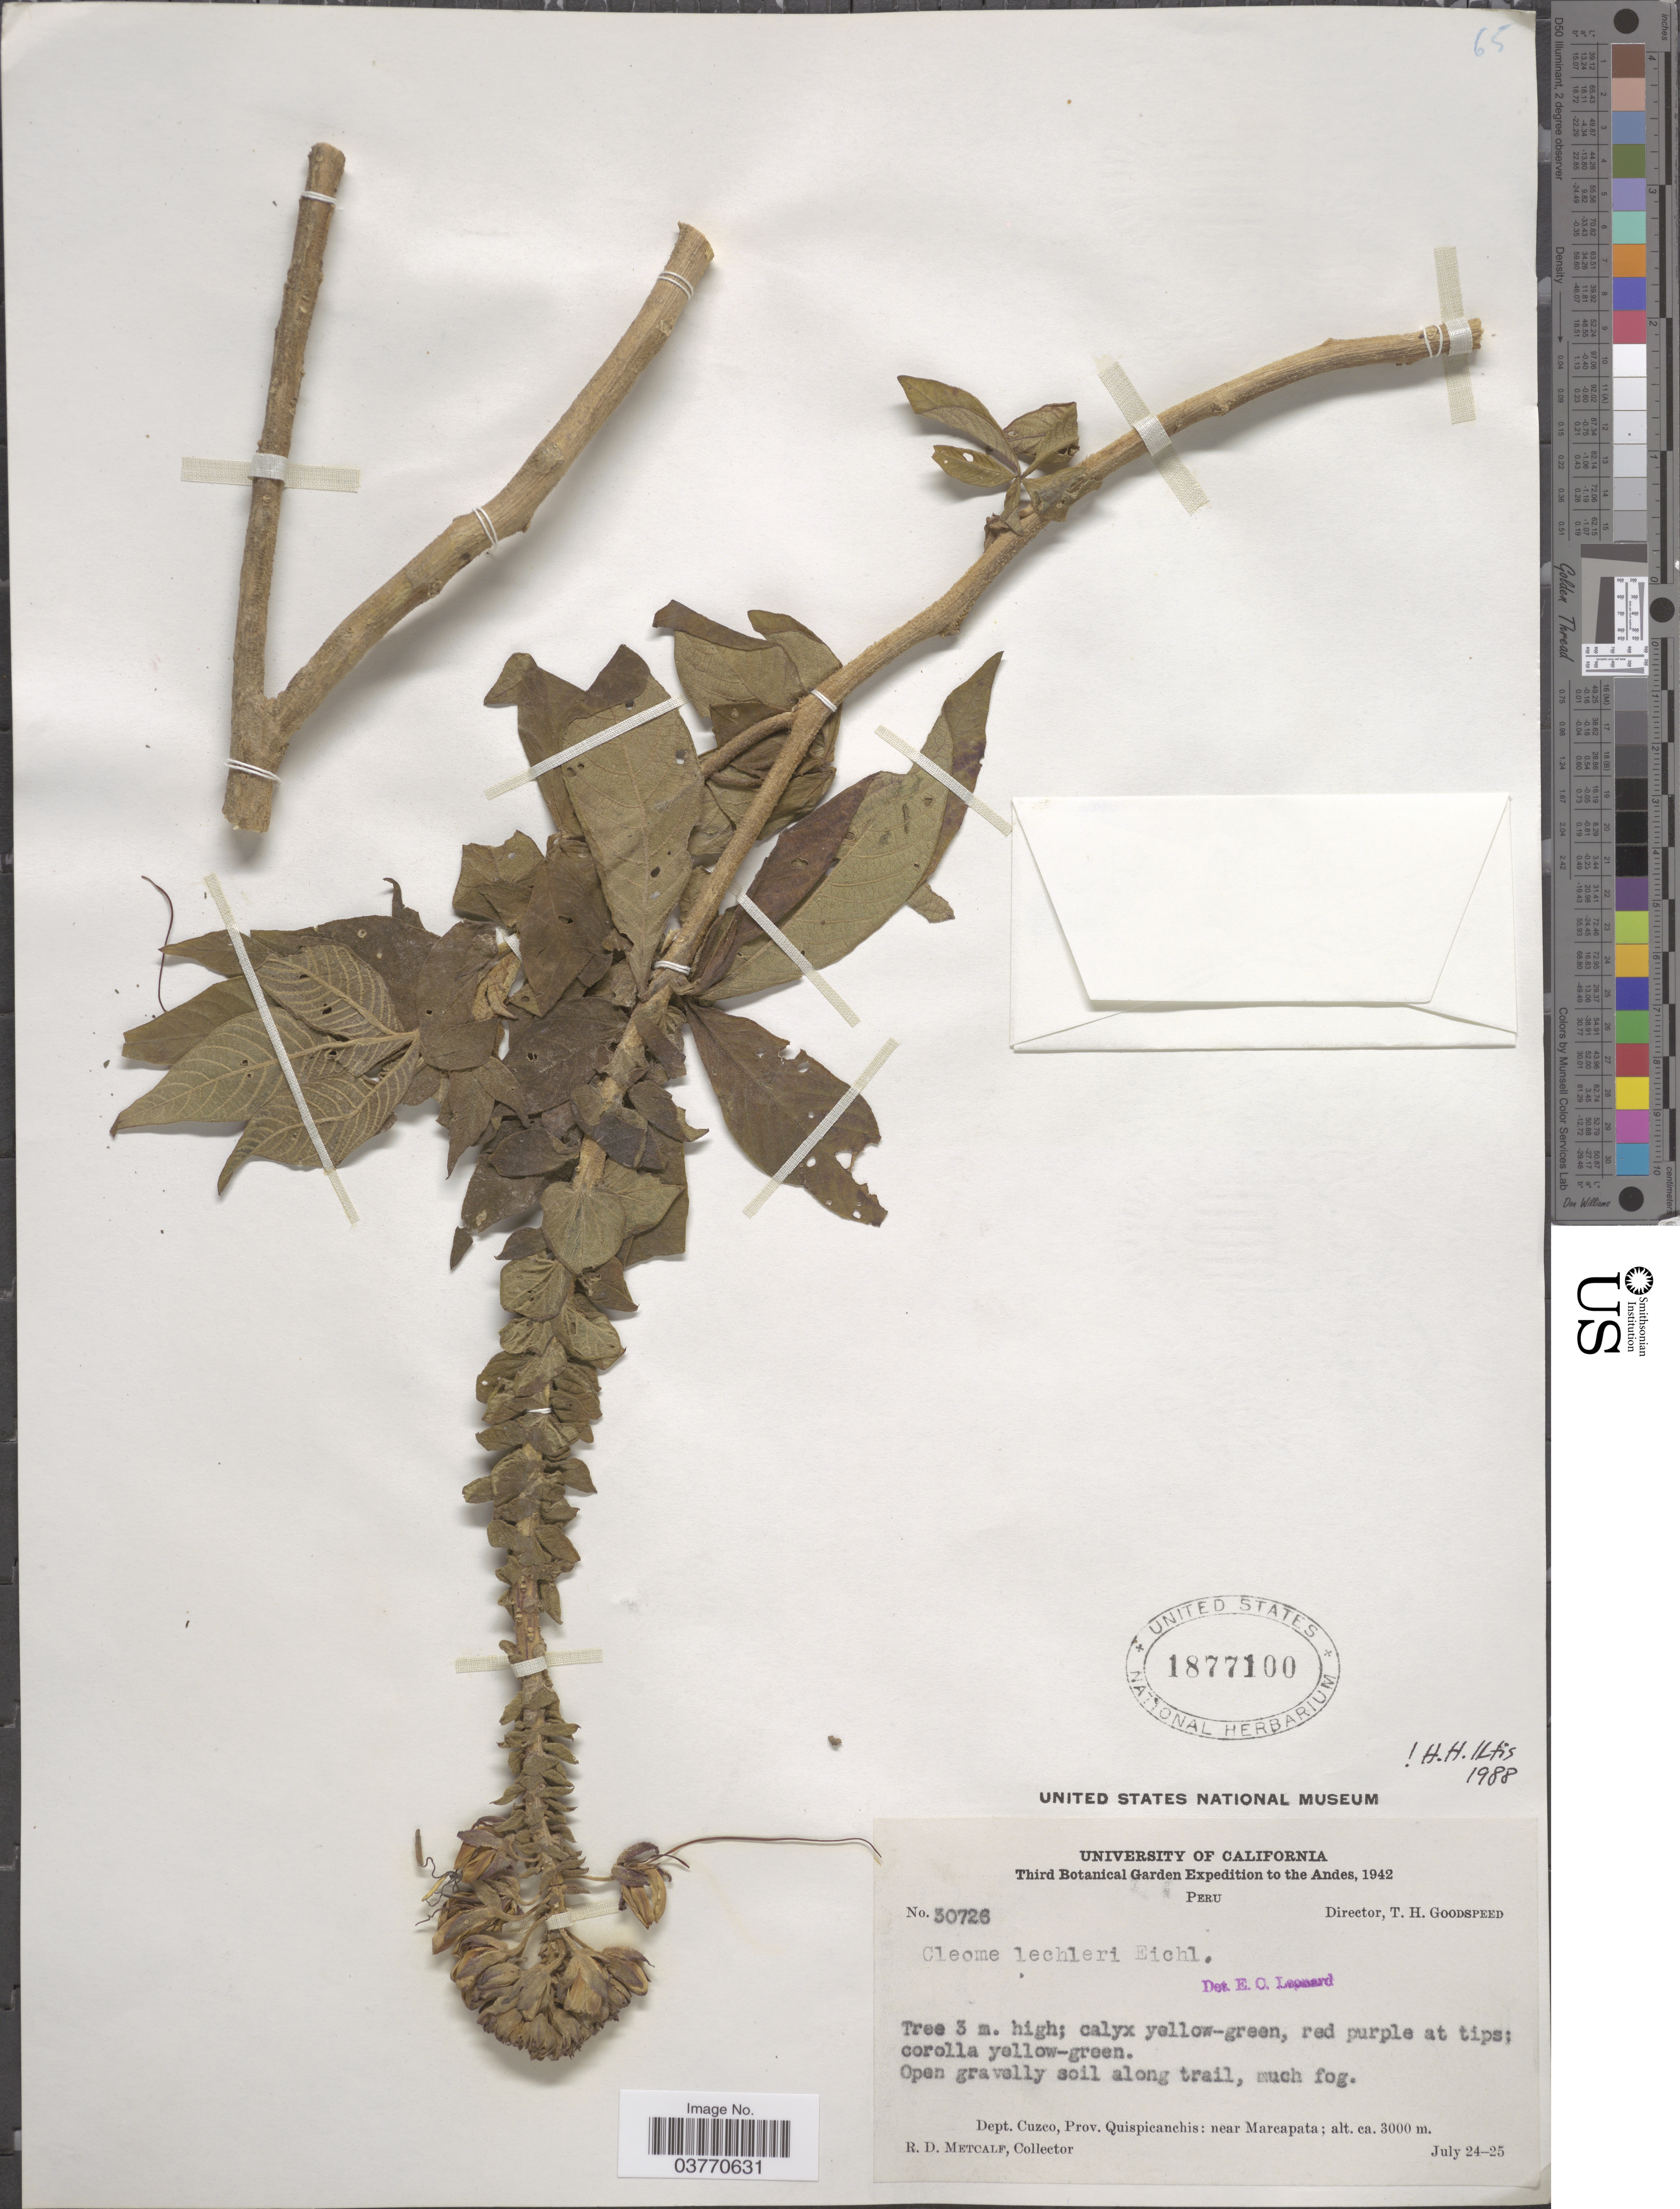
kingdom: Plantae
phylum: Tracheophyta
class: Magnoliopsida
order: Brassicales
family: Cleomaceae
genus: Andinocleome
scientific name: Andinocleome lechleri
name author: (Eichler) Iltis & Cochrane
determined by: Strong, M. T., (US), Smithsonian Institution - National Museum of Natural History (UNITED STATES)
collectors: R. D. Metcalf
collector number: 30726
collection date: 1942-07-24/1942-07-25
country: Peru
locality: The Andes. Dept. Cuzco, Prov. Quispicanchis: near Marcapata.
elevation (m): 3000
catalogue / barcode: US 1877100